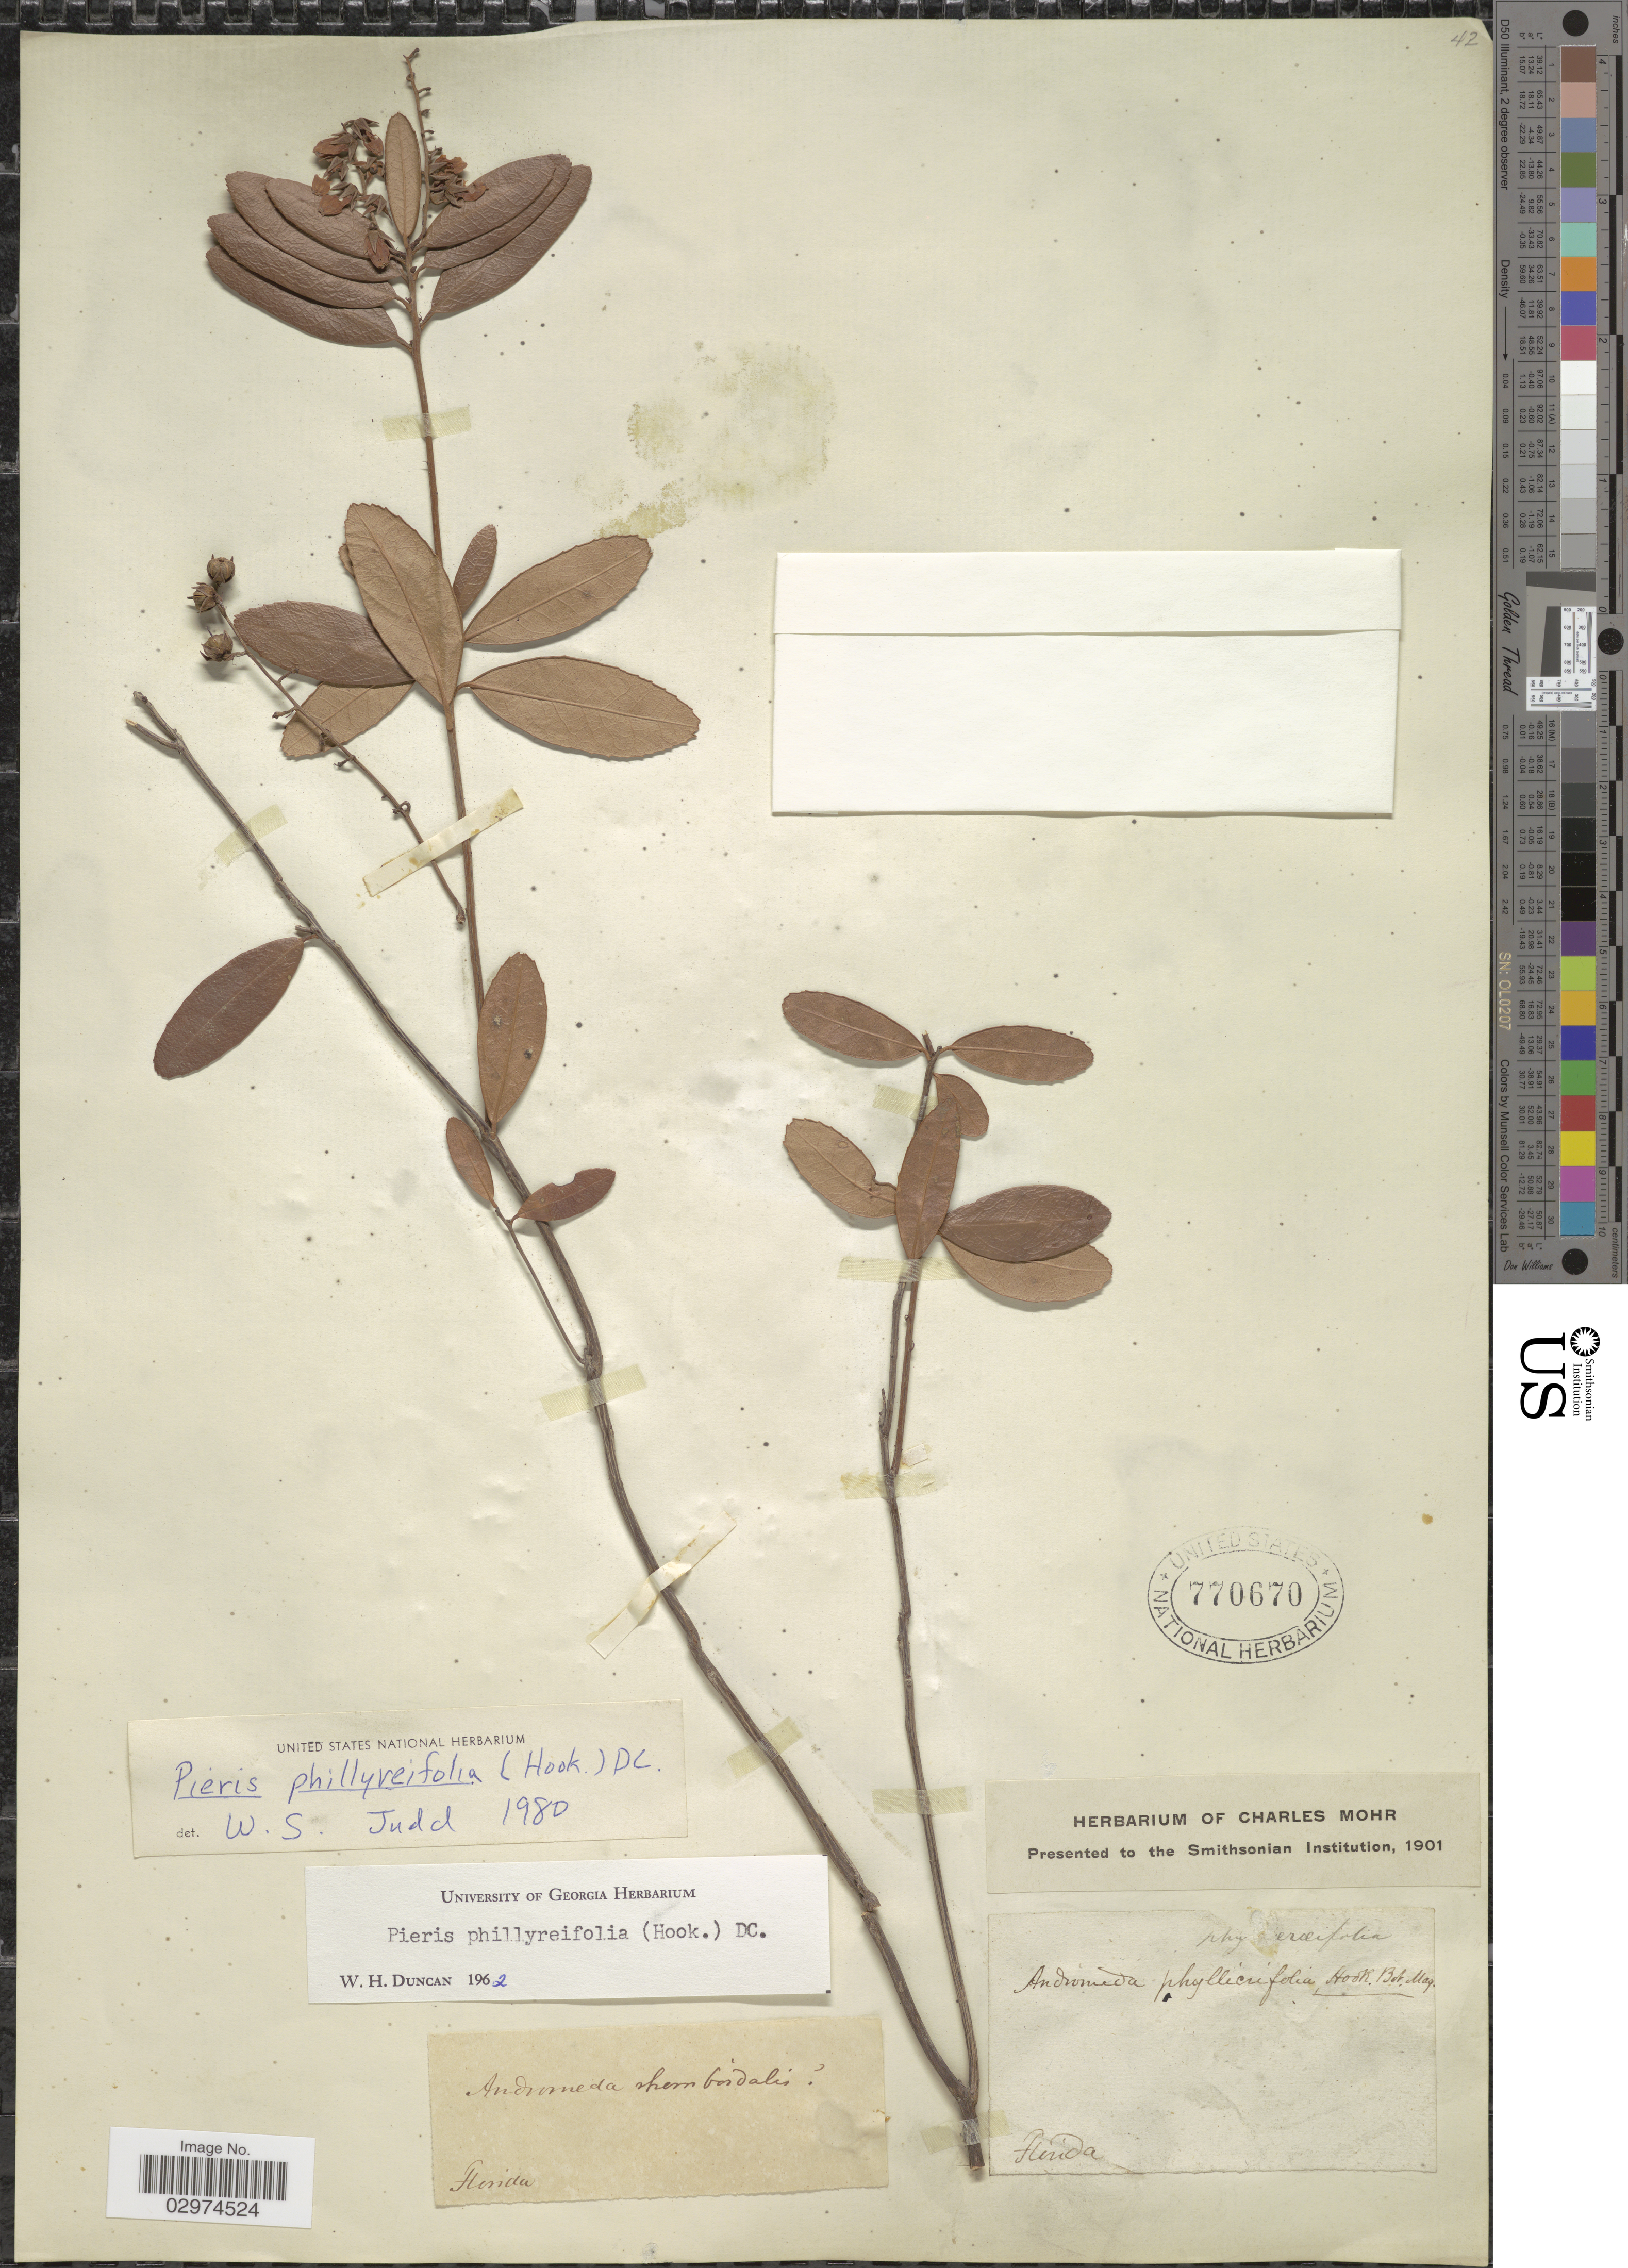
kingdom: Plantae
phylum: Tracheophyta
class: Magnoliopsida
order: Ericales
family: Ericaceae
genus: Pieris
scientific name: Pieris phillyreifolia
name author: (Hook.) DC.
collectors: ex herb. Charles Mohr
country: United States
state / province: Florida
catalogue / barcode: US 770670